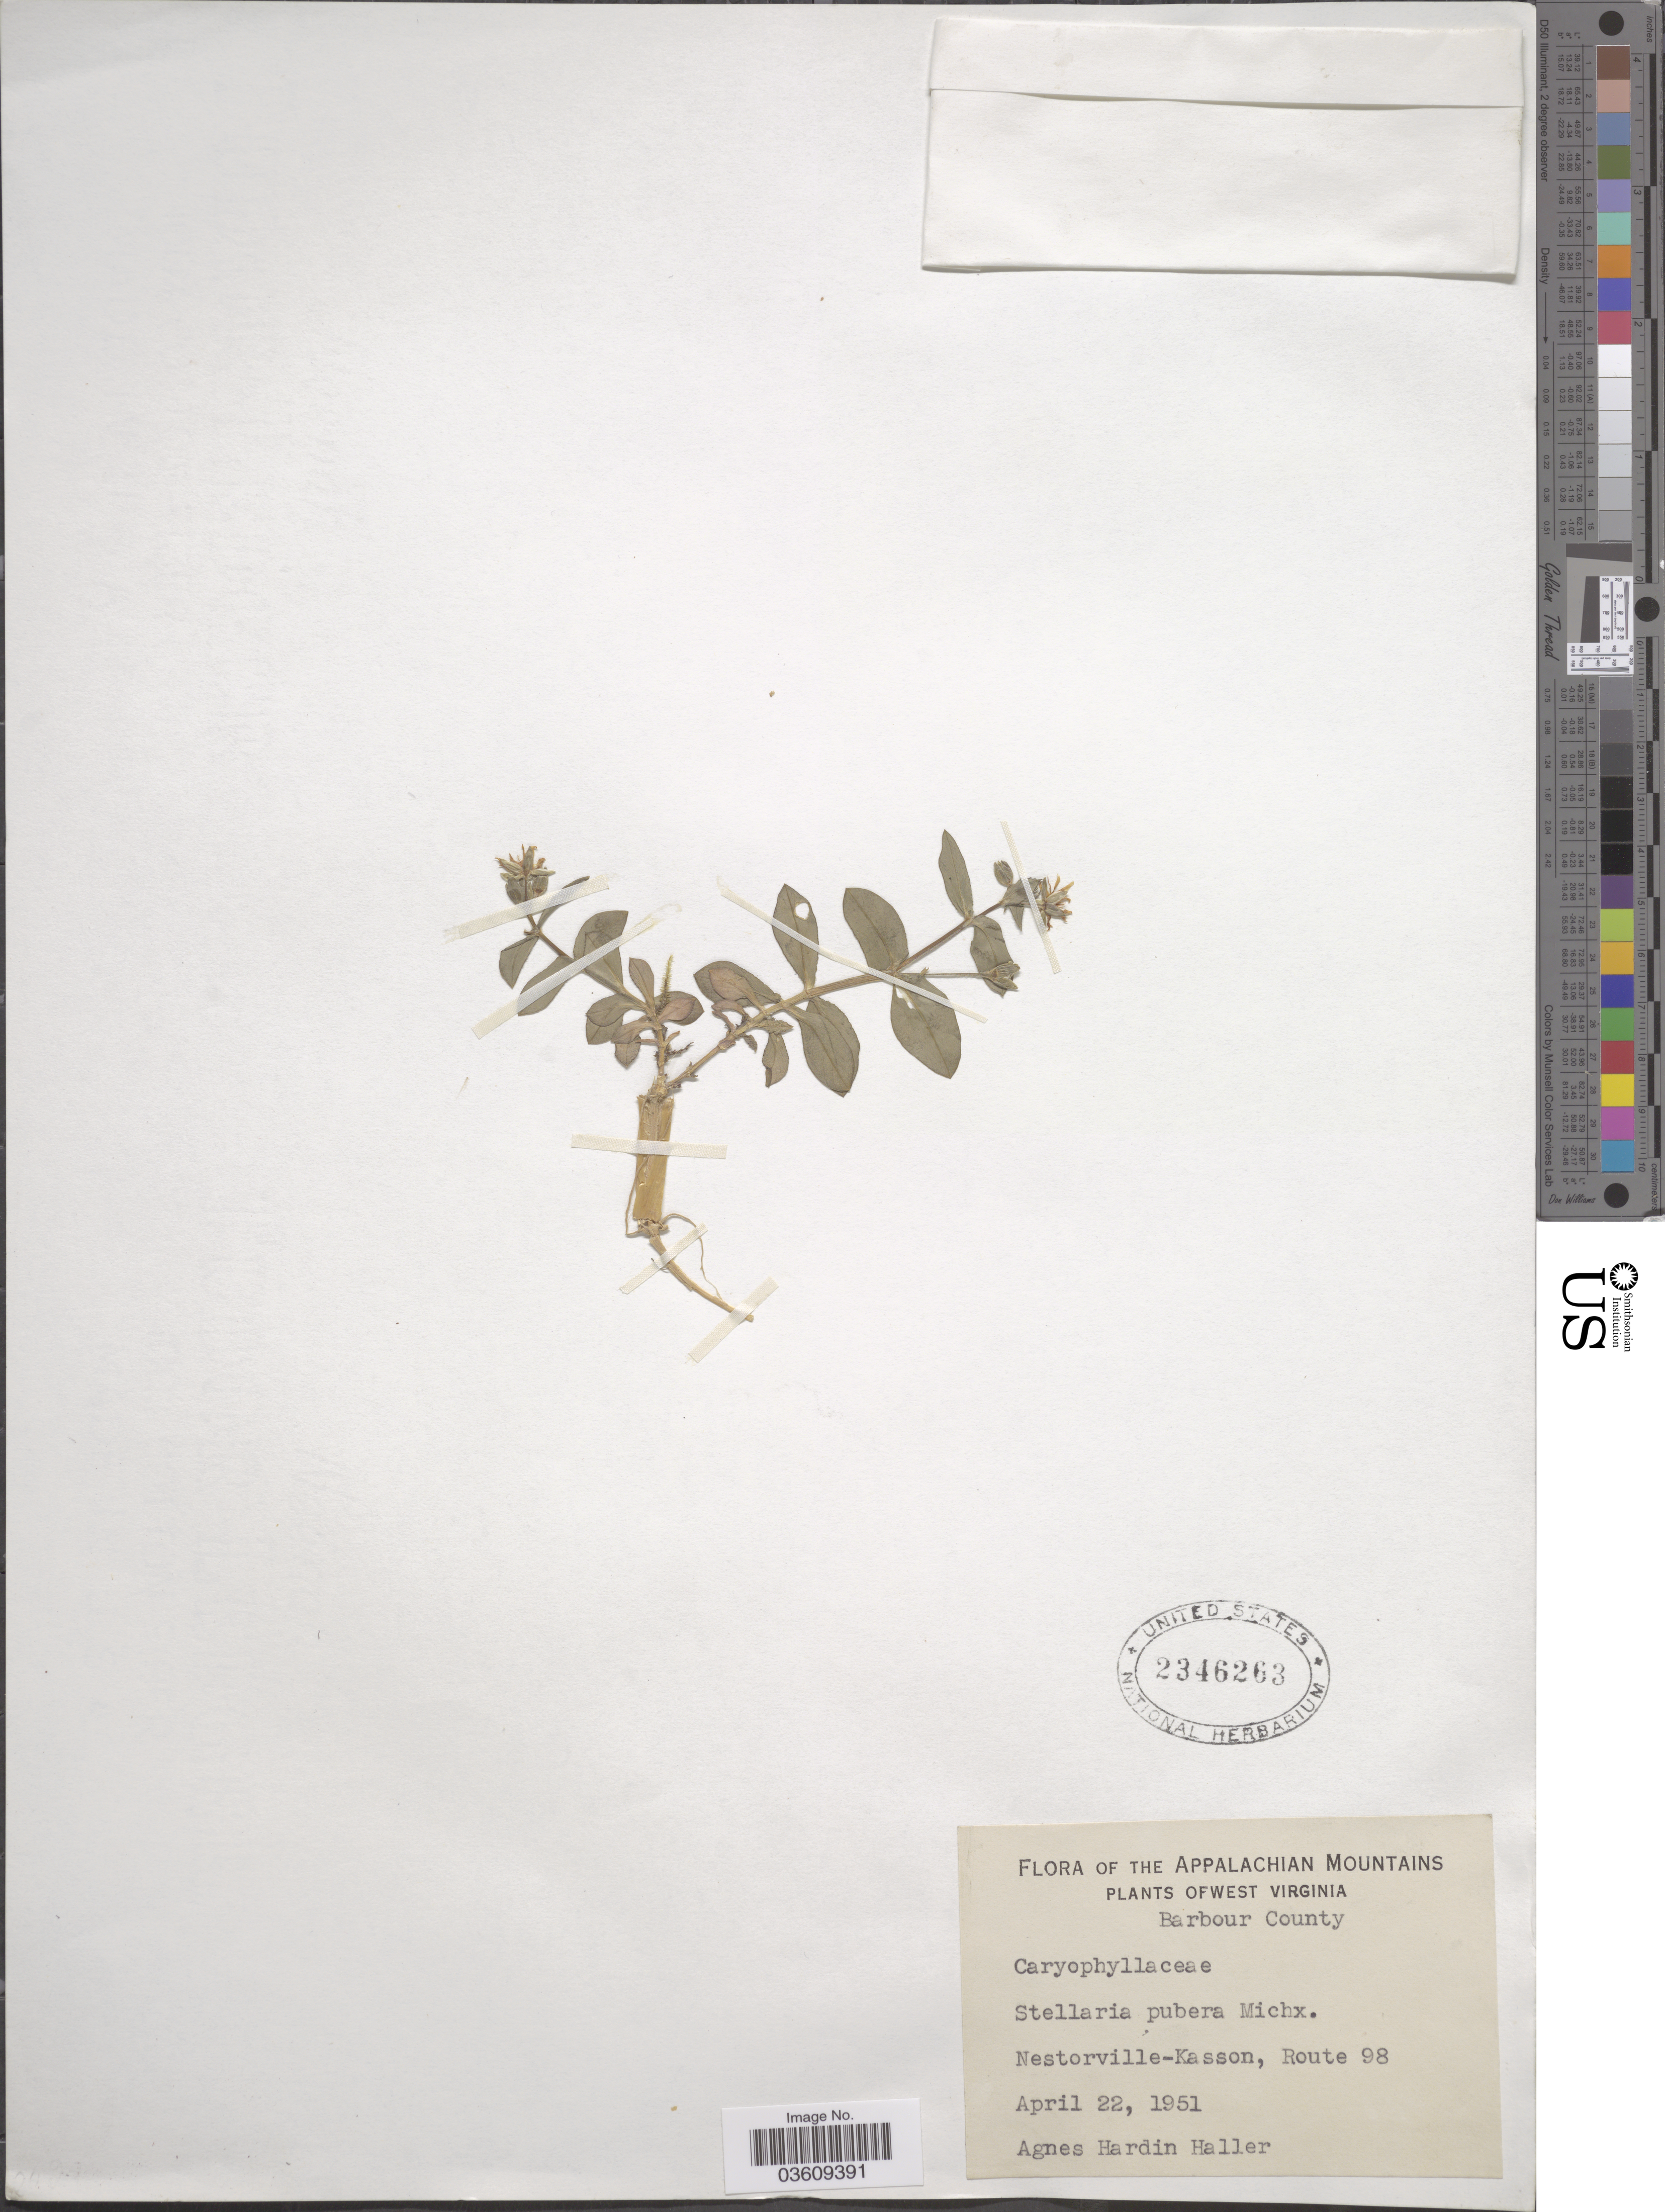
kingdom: Plantae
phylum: Tracheophyta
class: Magnoliopsida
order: Caryophyllales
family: Caryophyllaceae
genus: Stellaria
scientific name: Stellaria pubera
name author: Michx.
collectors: A. Haller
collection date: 1951-04-22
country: United States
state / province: West Virginia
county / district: Barbour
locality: The Appalachian Mountains. Barbour County. Nestorville-Kasson, Route 98.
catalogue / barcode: US 2346263